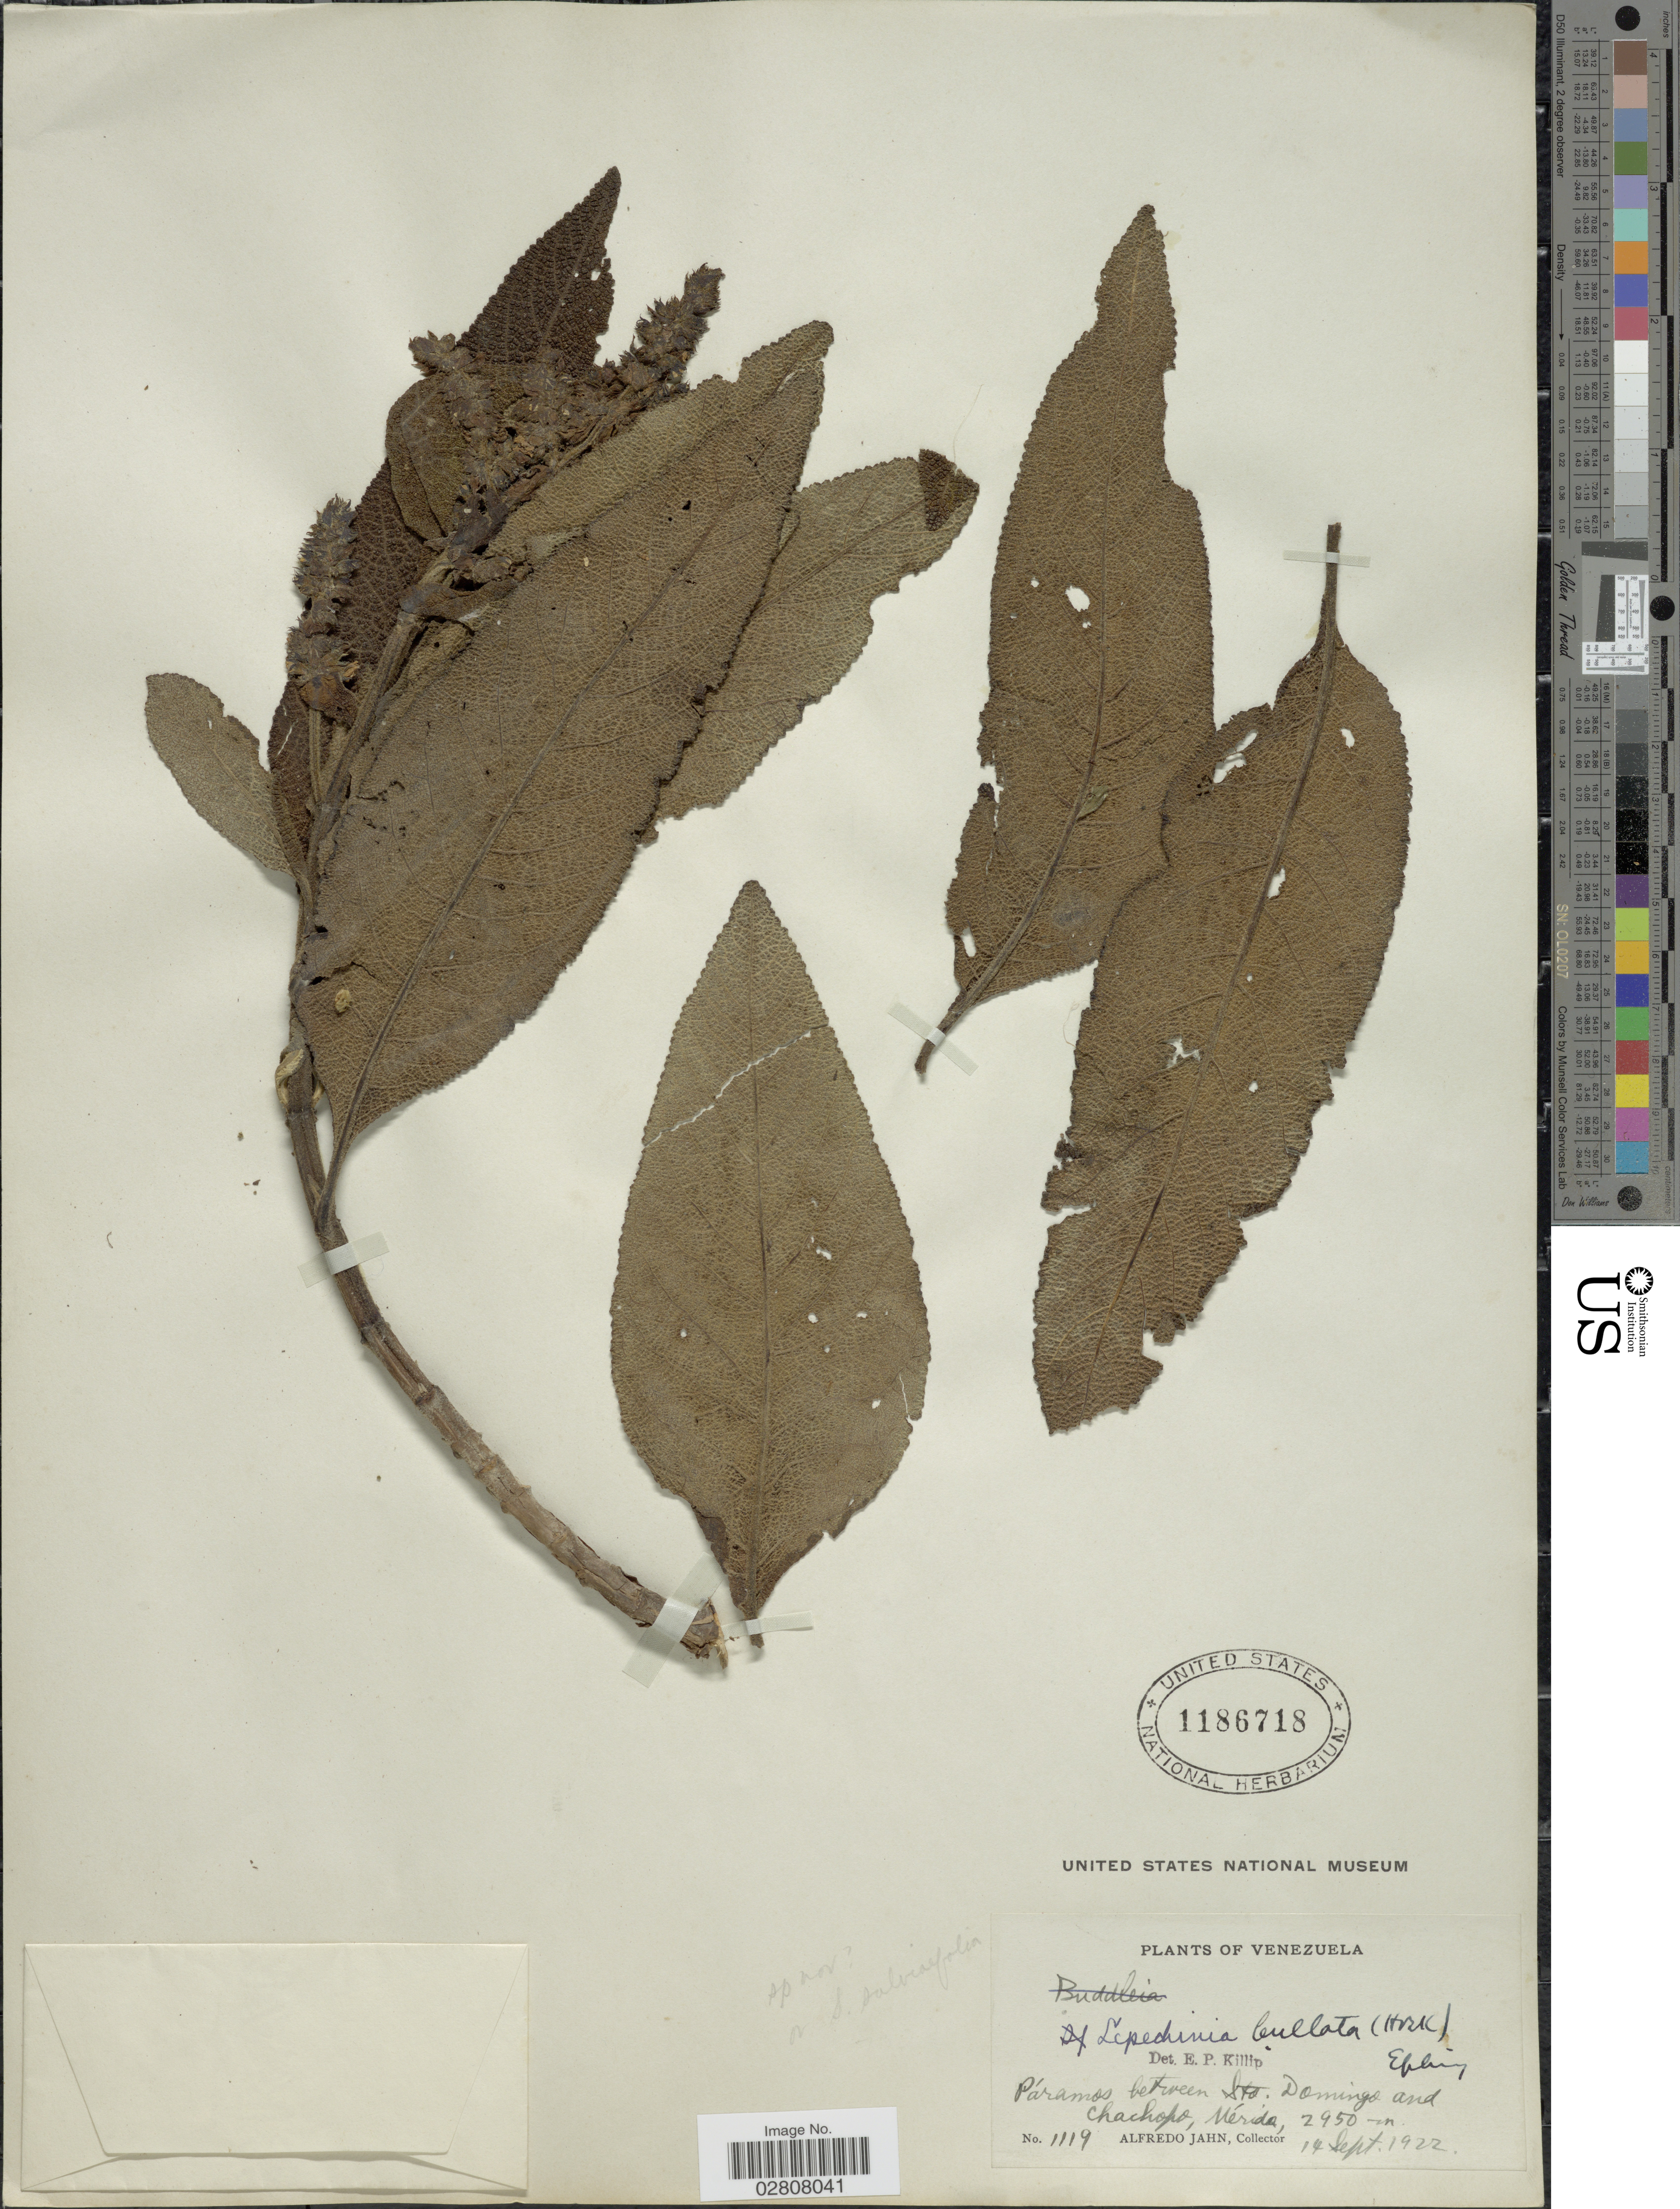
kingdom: Plantae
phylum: Tracheophyta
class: Magnoliopsida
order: Lamiales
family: Lamiaceae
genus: Lepechinia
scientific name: Lepechinia bullata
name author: (Kunth) Epling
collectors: A. Jahn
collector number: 1119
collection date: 1922-09-14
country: Venezuela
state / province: Mérida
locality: Páramos between Sto. Domingo and Chachopo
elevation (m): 2950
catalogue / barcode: US 1186718